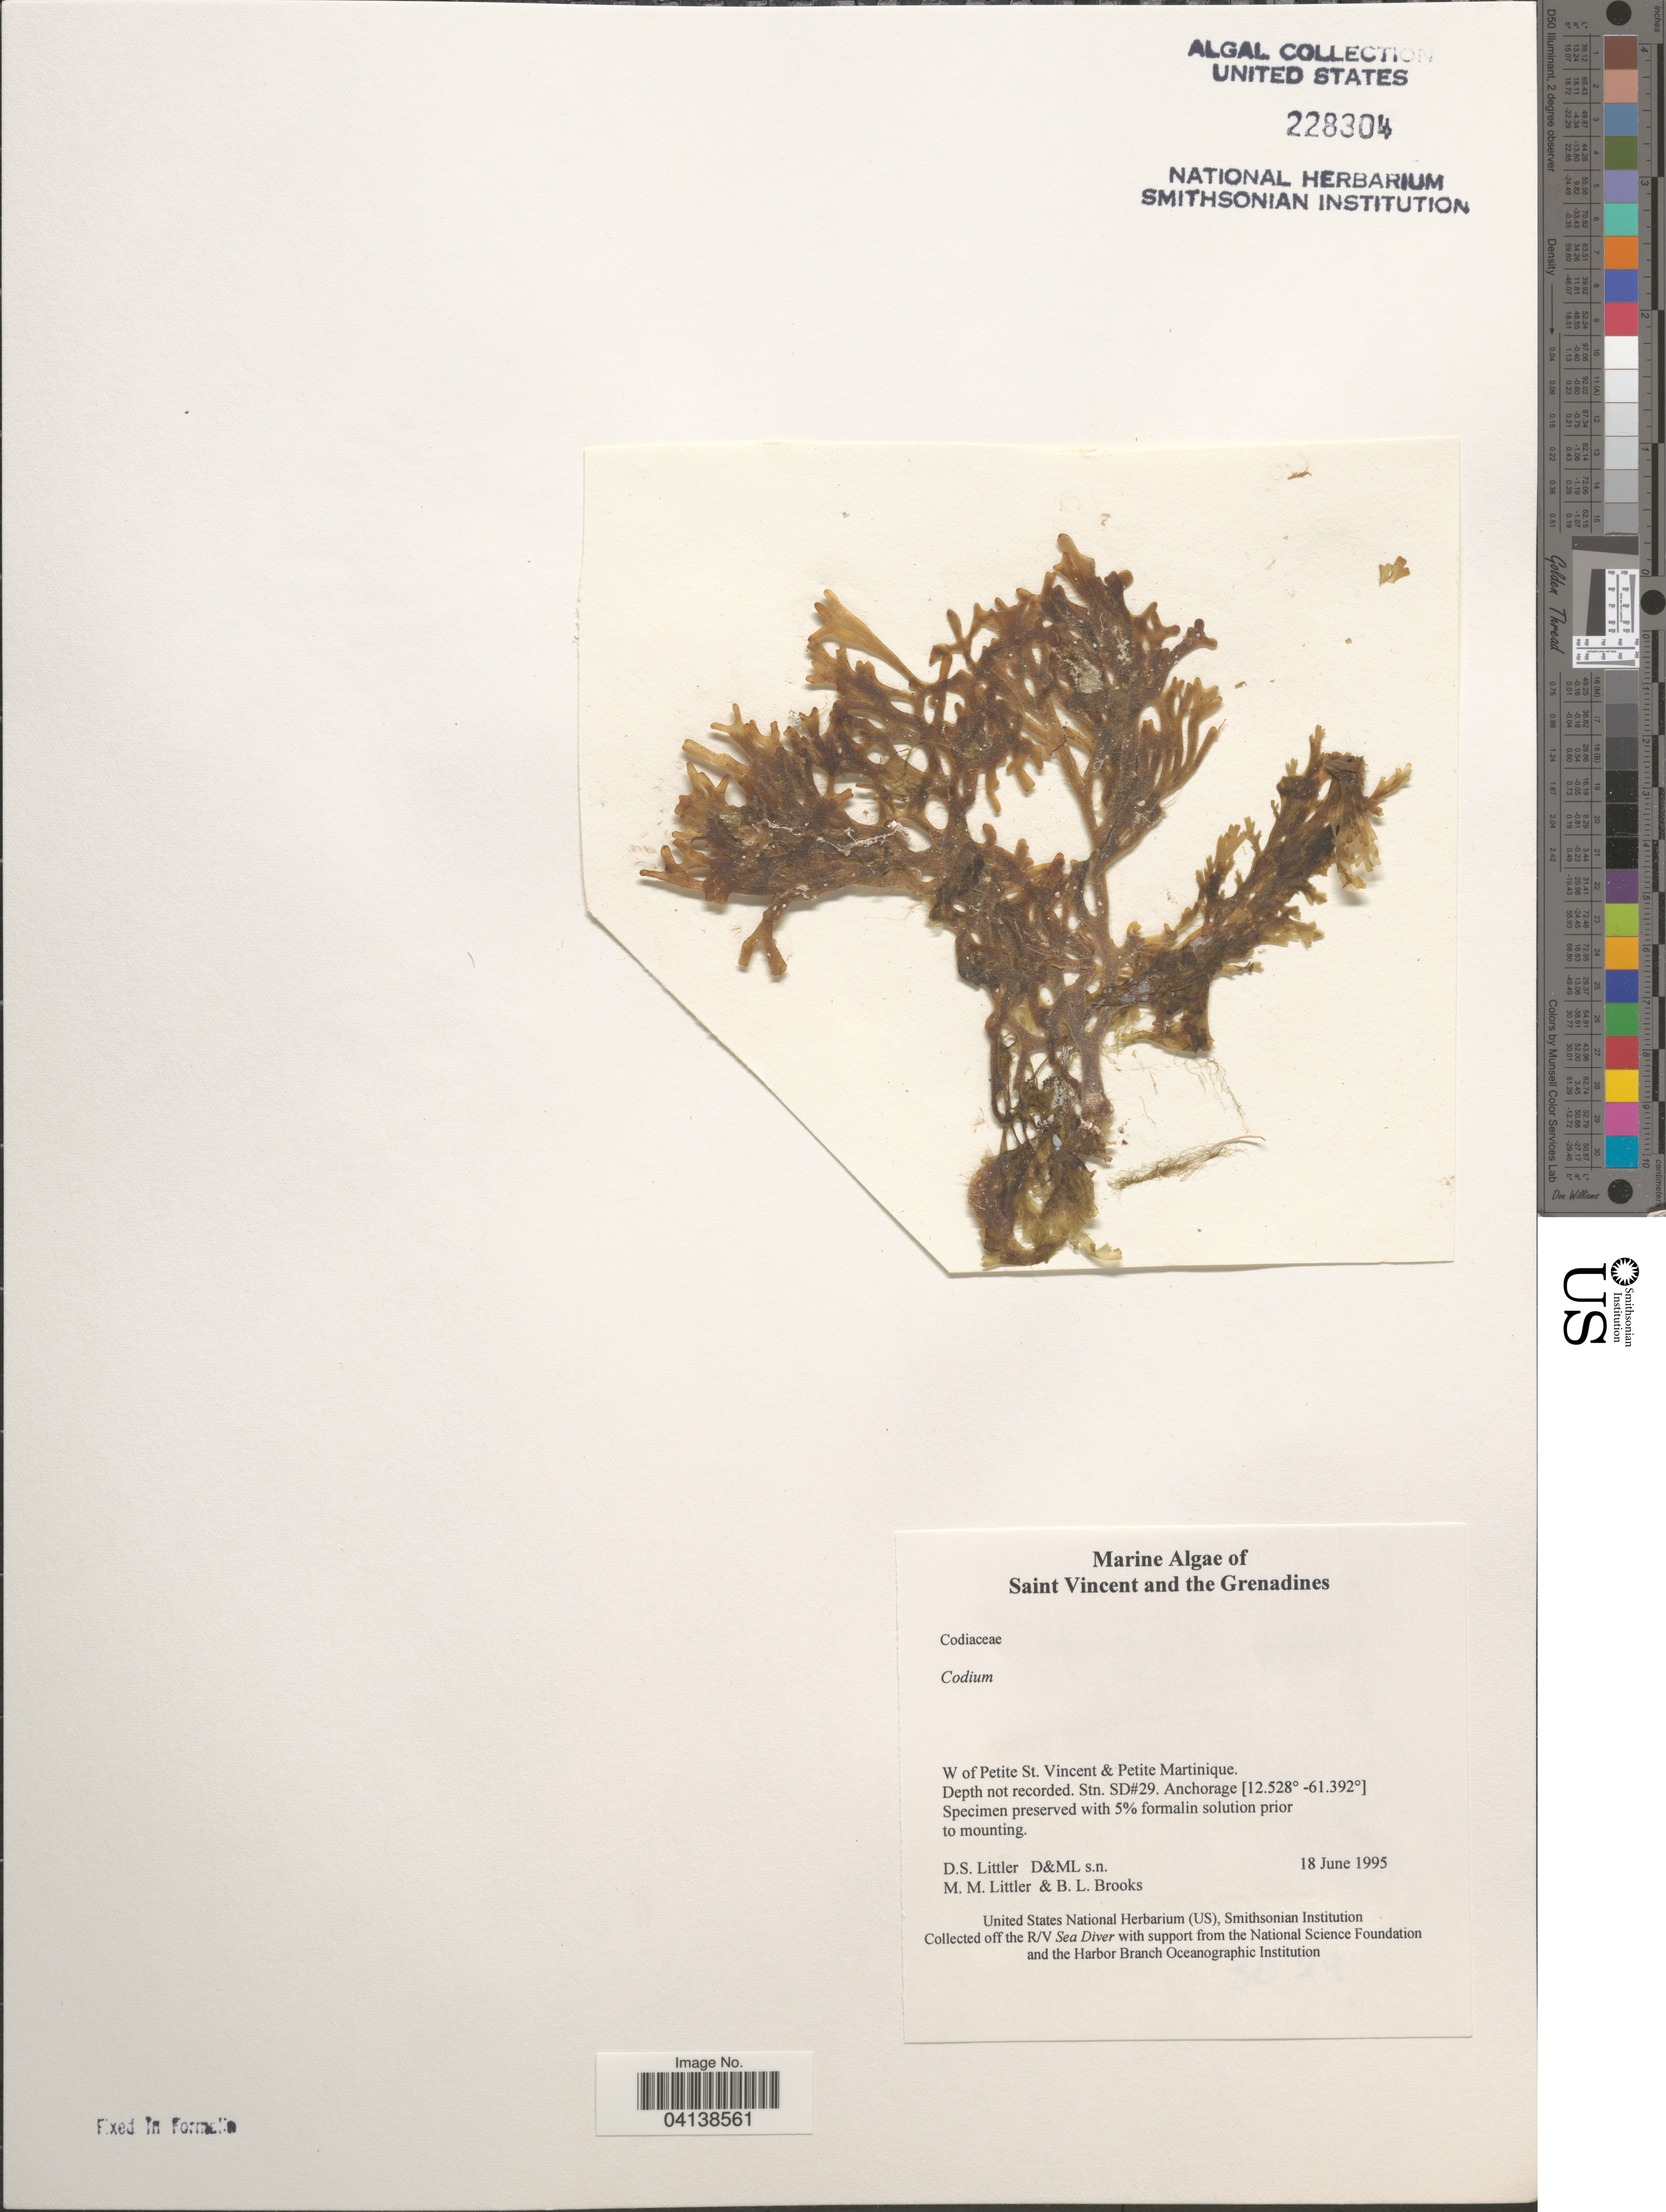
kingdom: Plantae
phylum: Chlorophyta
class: Ulvophyceae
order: Bryopsidales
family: Codiaceae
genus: Codium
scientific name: Codium sp.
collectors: D. S. Littler & B. Brooks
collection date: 1995-06-18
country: St. Vincent - Grenadines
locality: Saint Vincent and the Grenadines. W of Petite St. Vincent & Petite Martinique. Stn. SD#29.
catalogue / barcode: US 228304